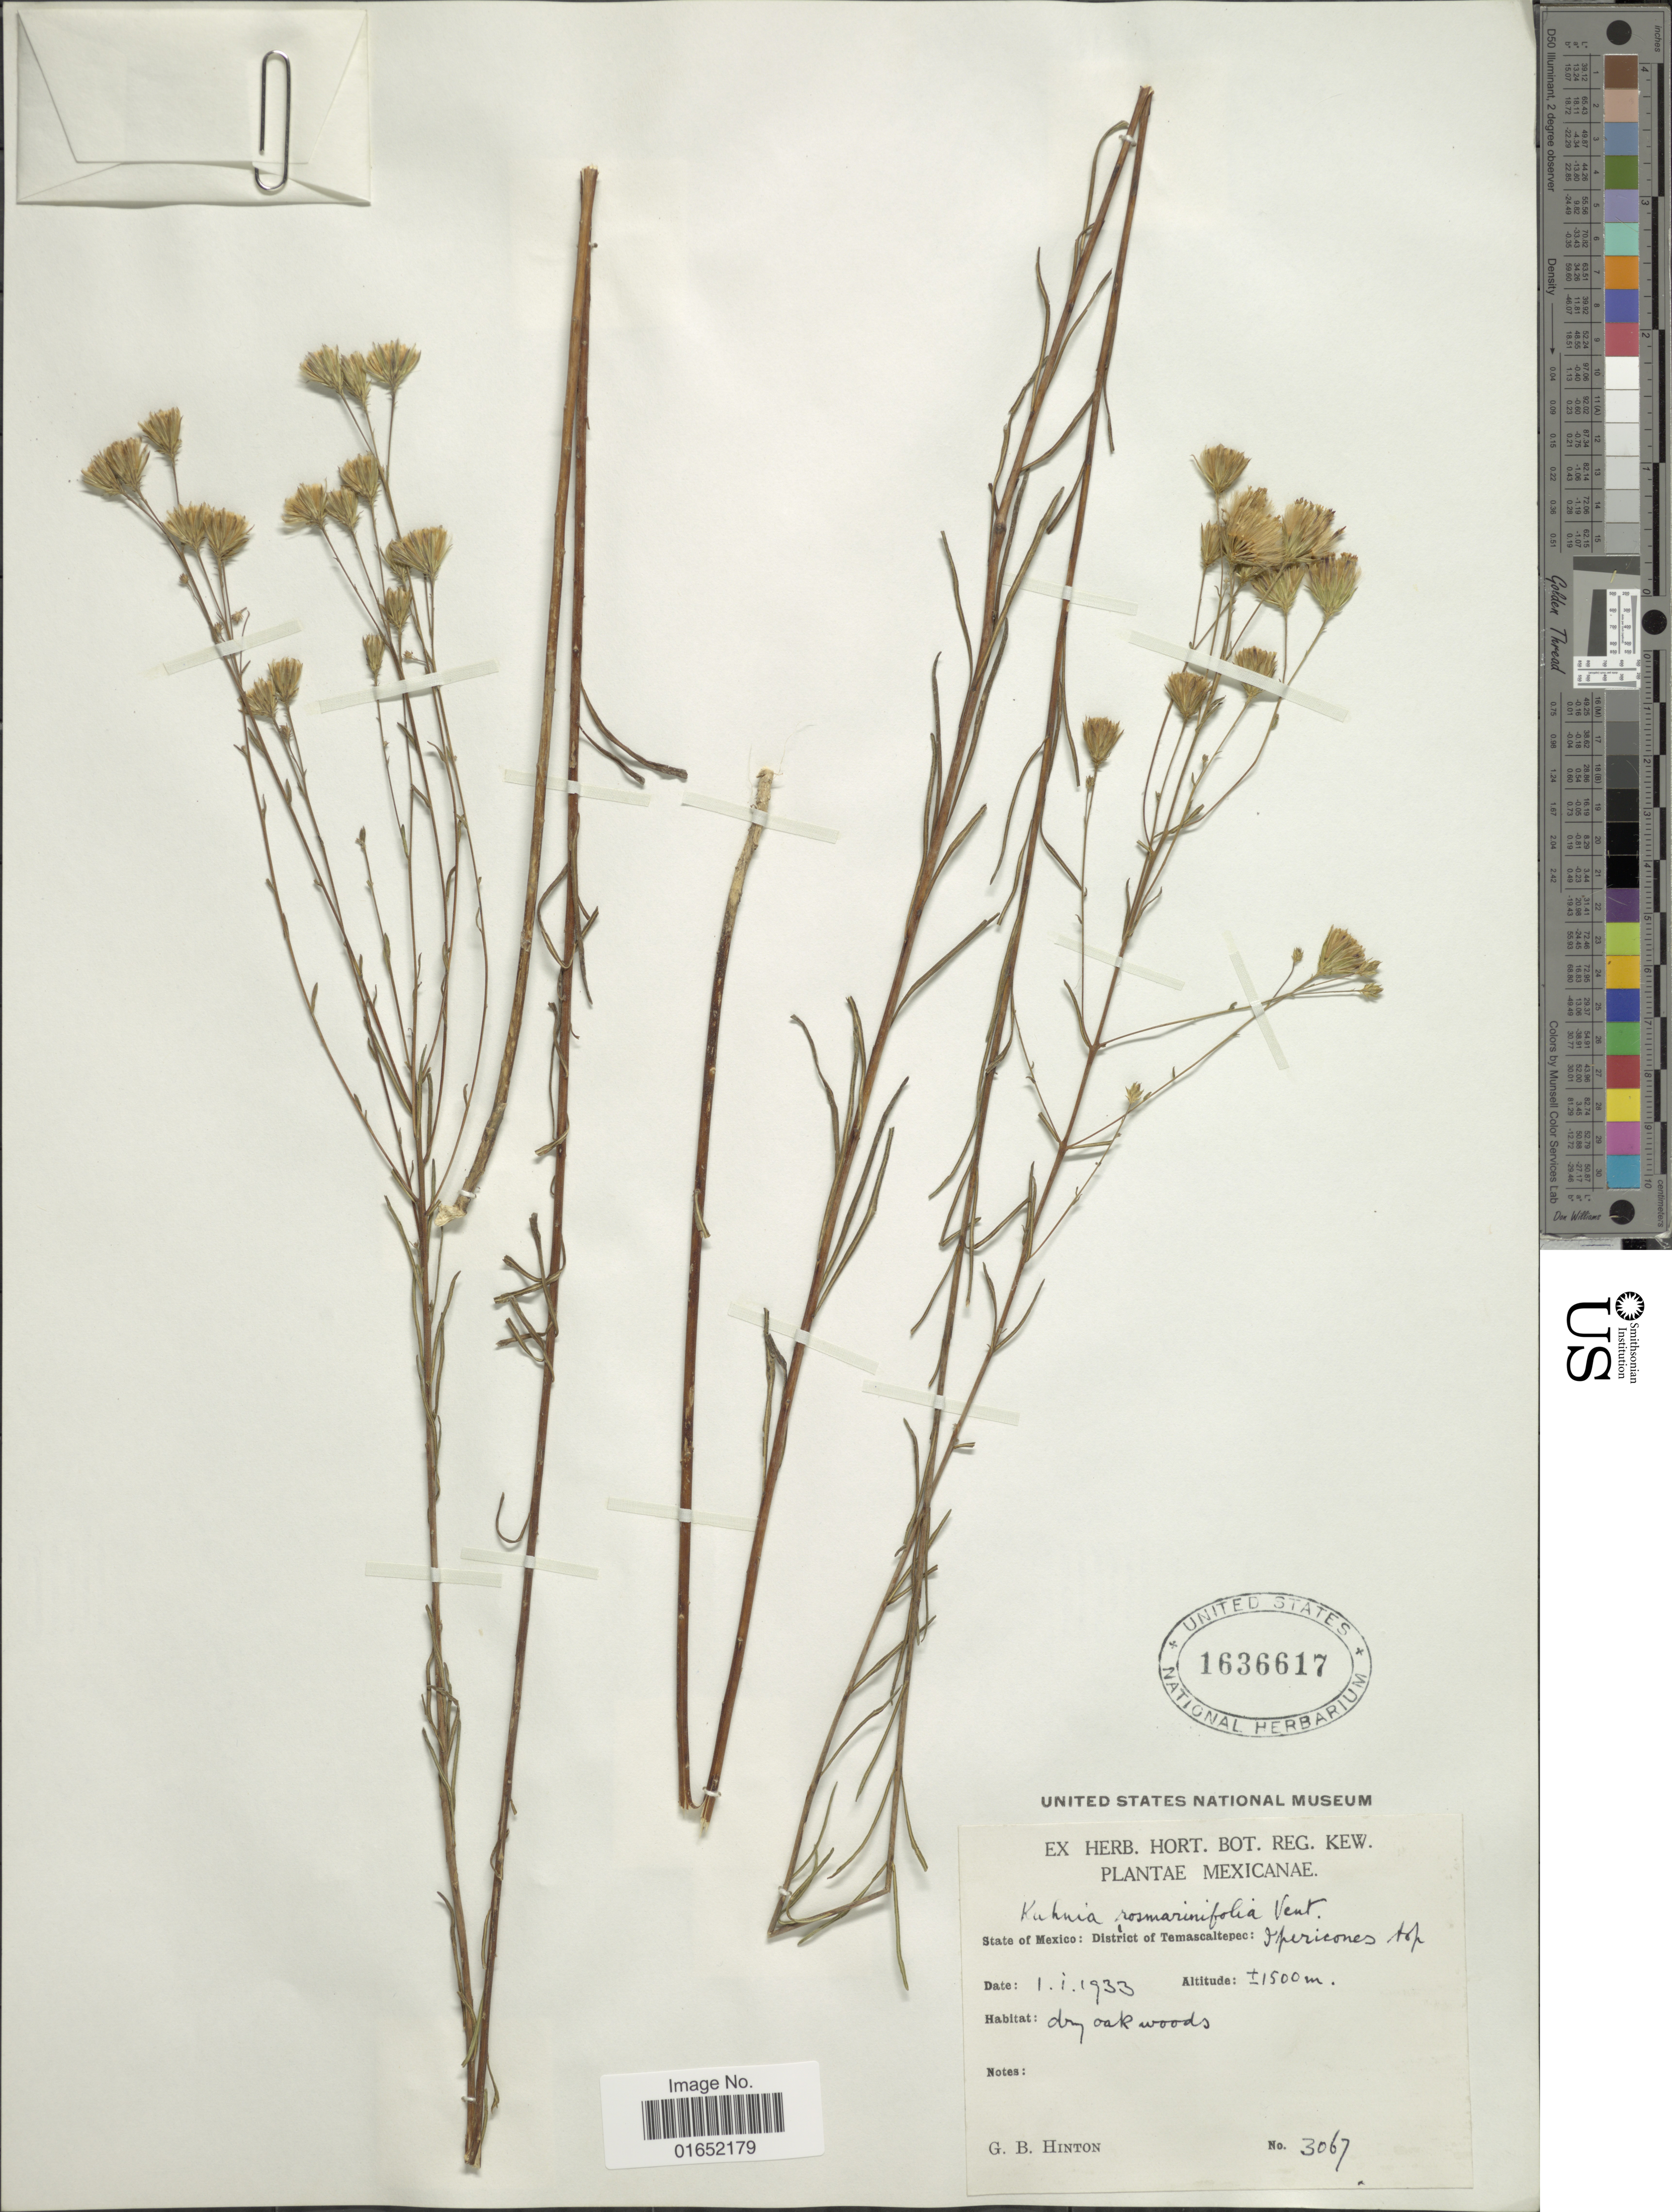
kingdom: Plantae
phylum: Tracheophyta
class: Magnoliopsida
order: Asterales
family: Asteraceae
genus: Brickellia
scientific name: Brickellia rosmarinifolia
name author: (Vent.) W.A. Weber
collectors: G. B. Hinton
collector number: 3067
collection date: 1933-01-01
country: Mexico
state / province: México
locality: District of temascaltepec: Ipericones top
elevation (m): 1500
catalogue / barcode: US 1636617